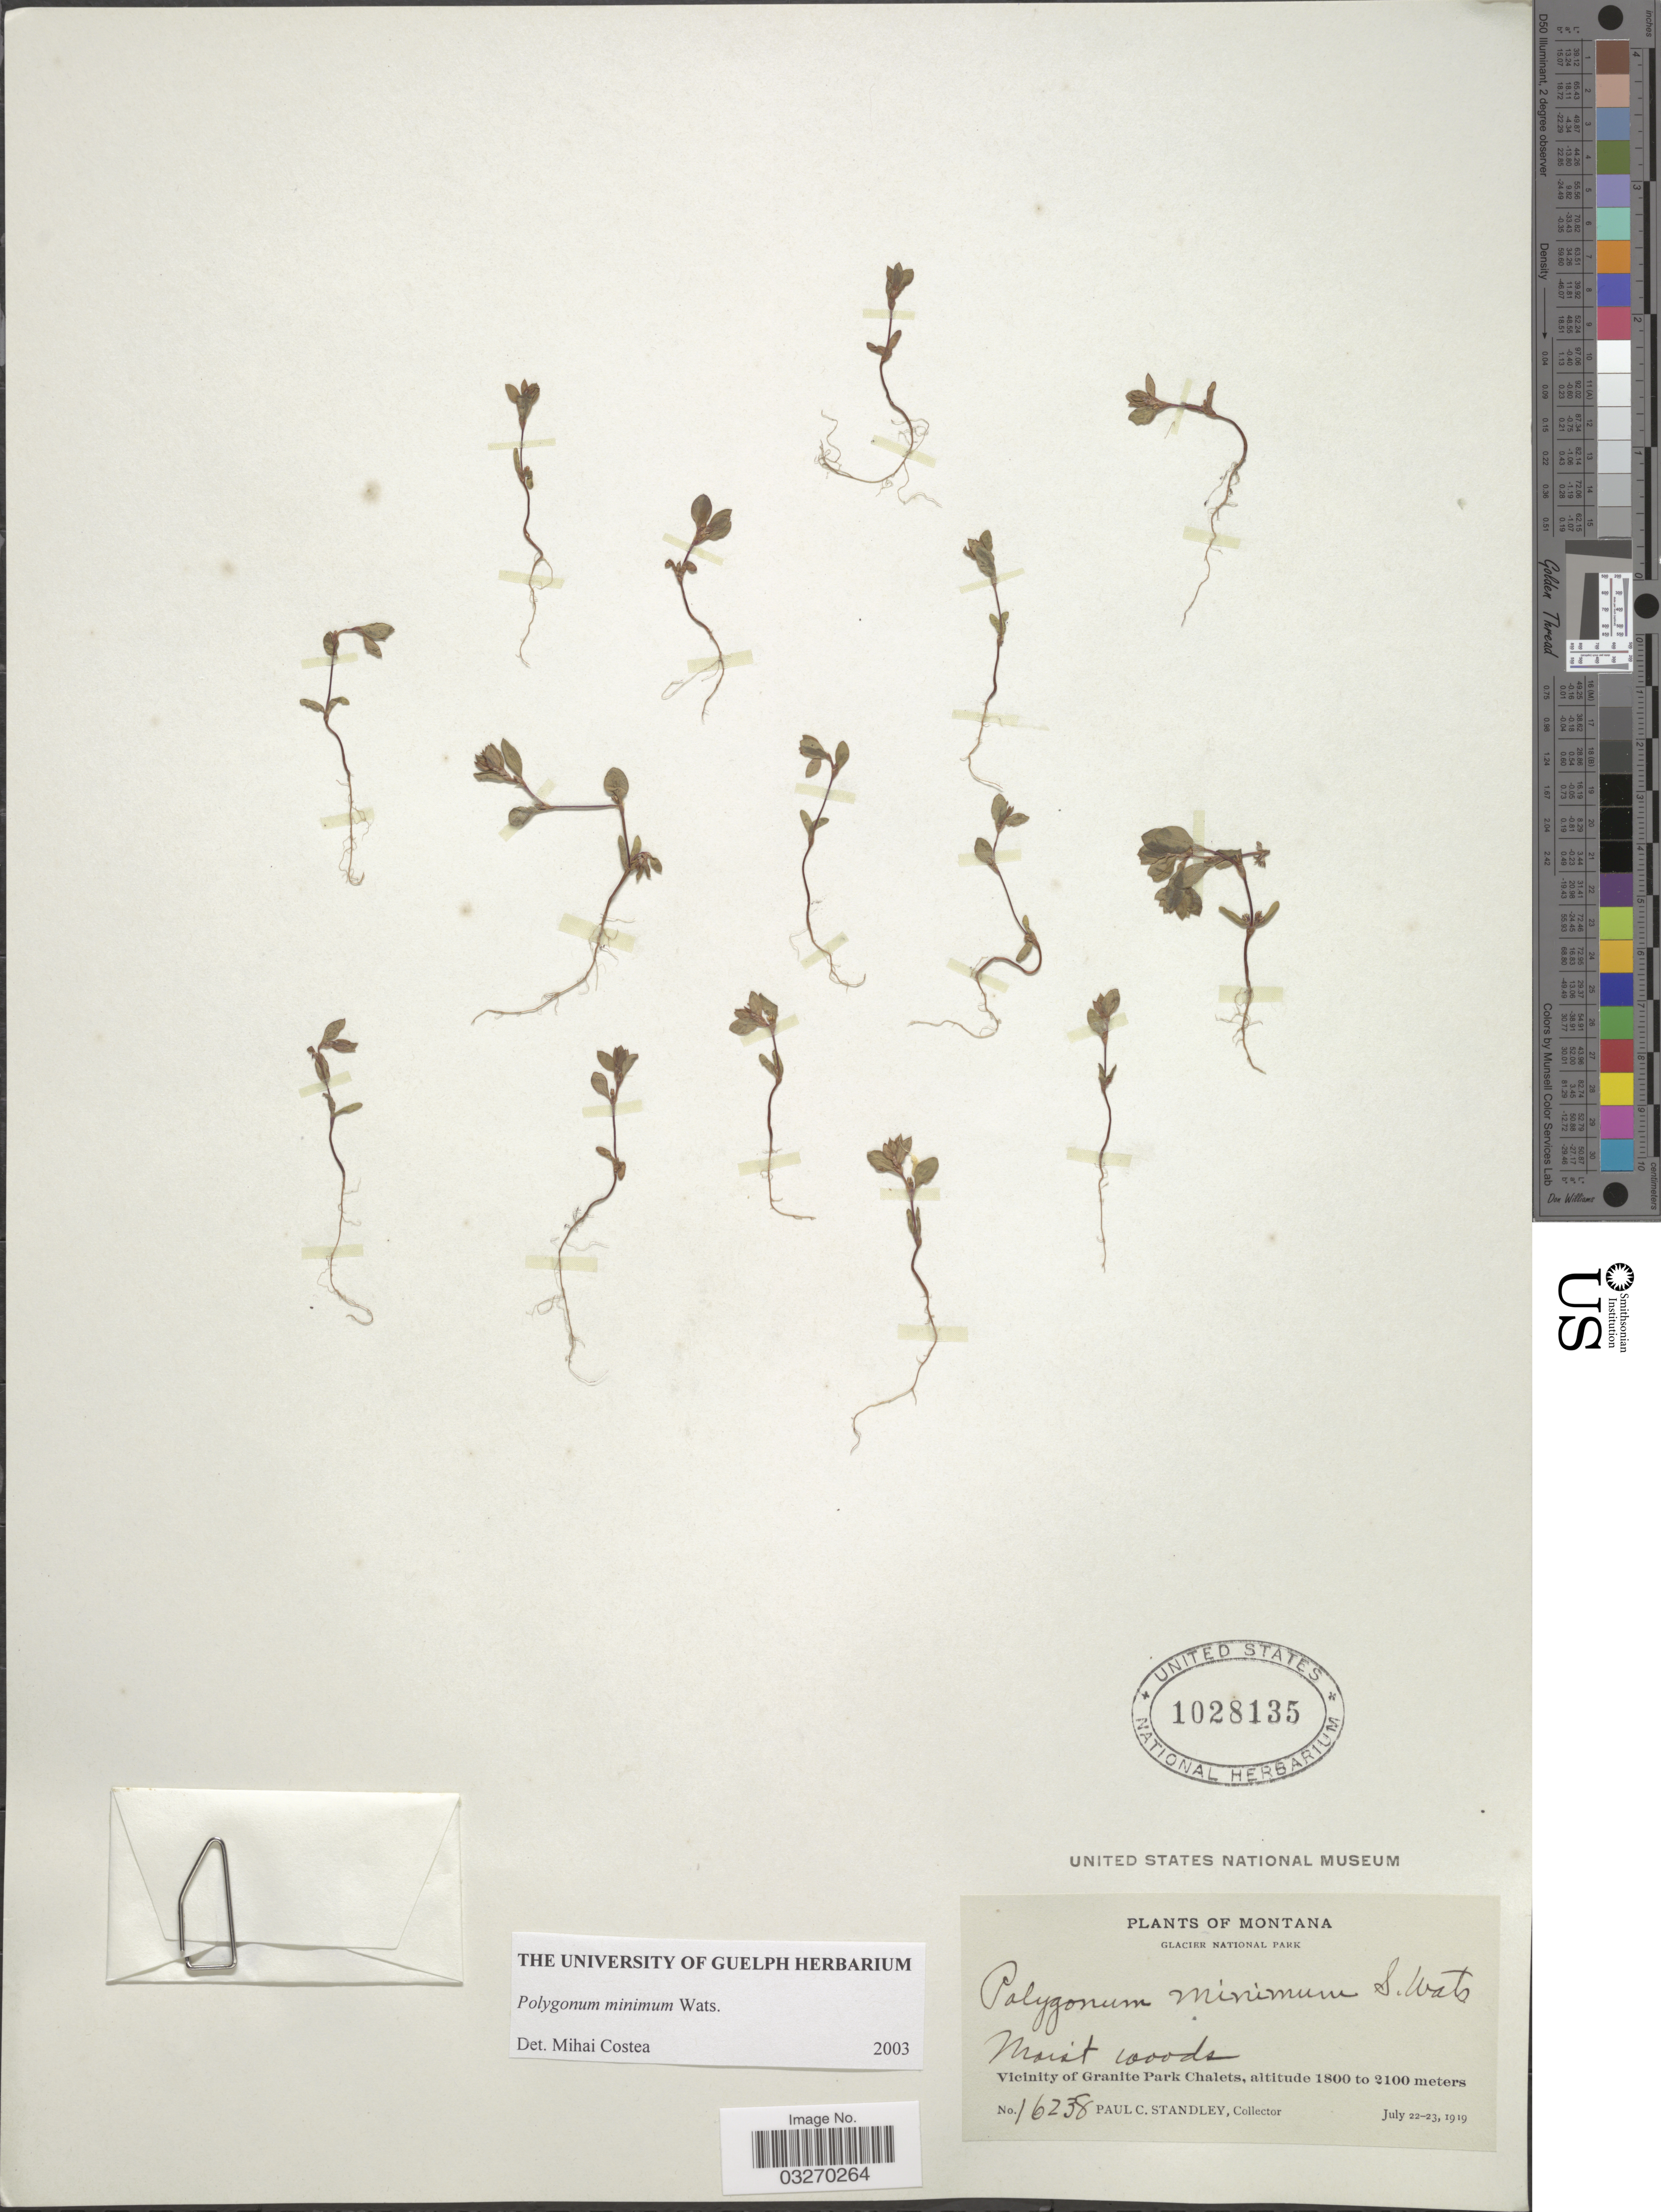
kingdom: Plantae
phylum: Tracheophyta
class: Magnoliopsida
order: Caryophyllales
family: Polygonaceae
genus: Polygonum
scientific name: Polygonum minimum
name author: S. Watson in C. King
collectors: P. C. Standley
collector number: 16238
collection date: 1919-07-22/1919-07-23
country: United States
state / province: Montana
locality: Glacier National Park. Vicinity of Granite Park Chalets.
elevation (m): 1800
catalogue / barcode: US 1028135